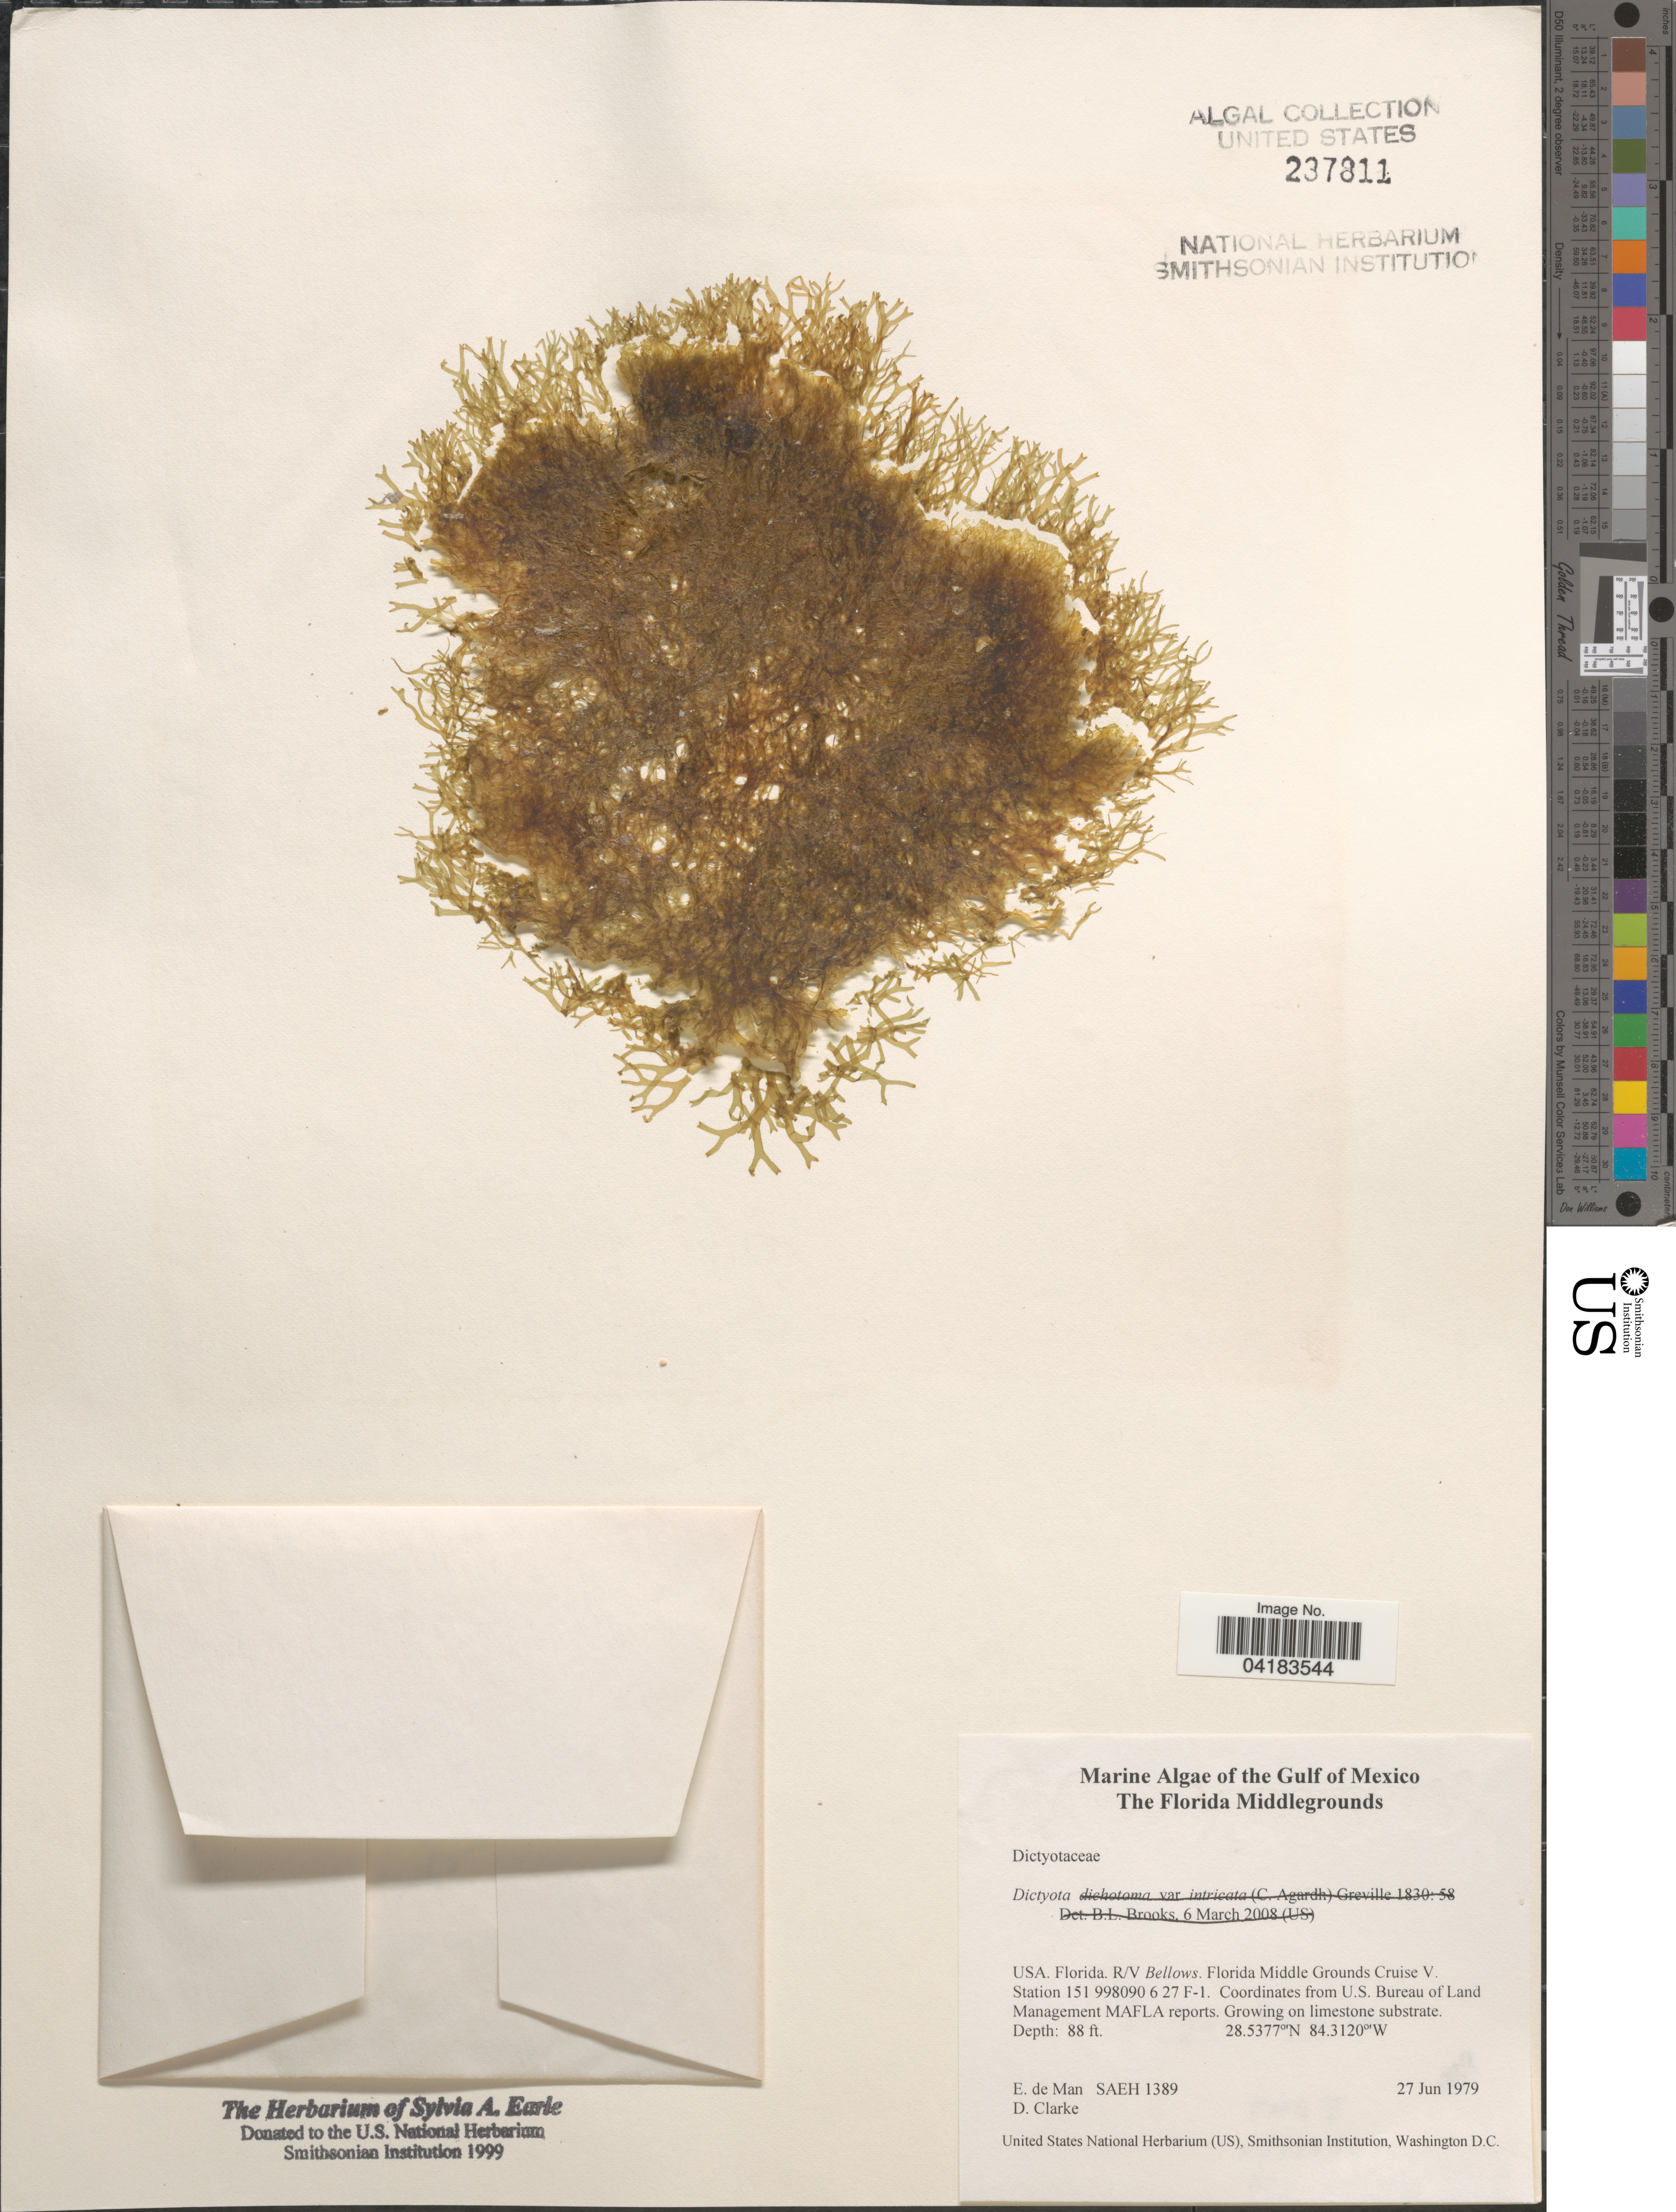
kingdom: Chromista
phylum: Ochrophyta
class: Phaeophyceae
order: Dictyotales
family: Dictyotaceae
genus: Dictyota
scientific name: Dictyota sp.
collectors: E. de Man & D. Clarke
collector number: SAEH1389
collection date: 1979-06-27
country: United States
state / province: Florida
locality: The Gulf of Mexico. The Florida Middlegrounds. R/V Bellows. Florida Middle Grounds Cruise V. Station 151 998090 6 27 F-1. Coordinates from U.S. Bureau of Land Management MAFLA reports.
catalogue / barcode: US 237811